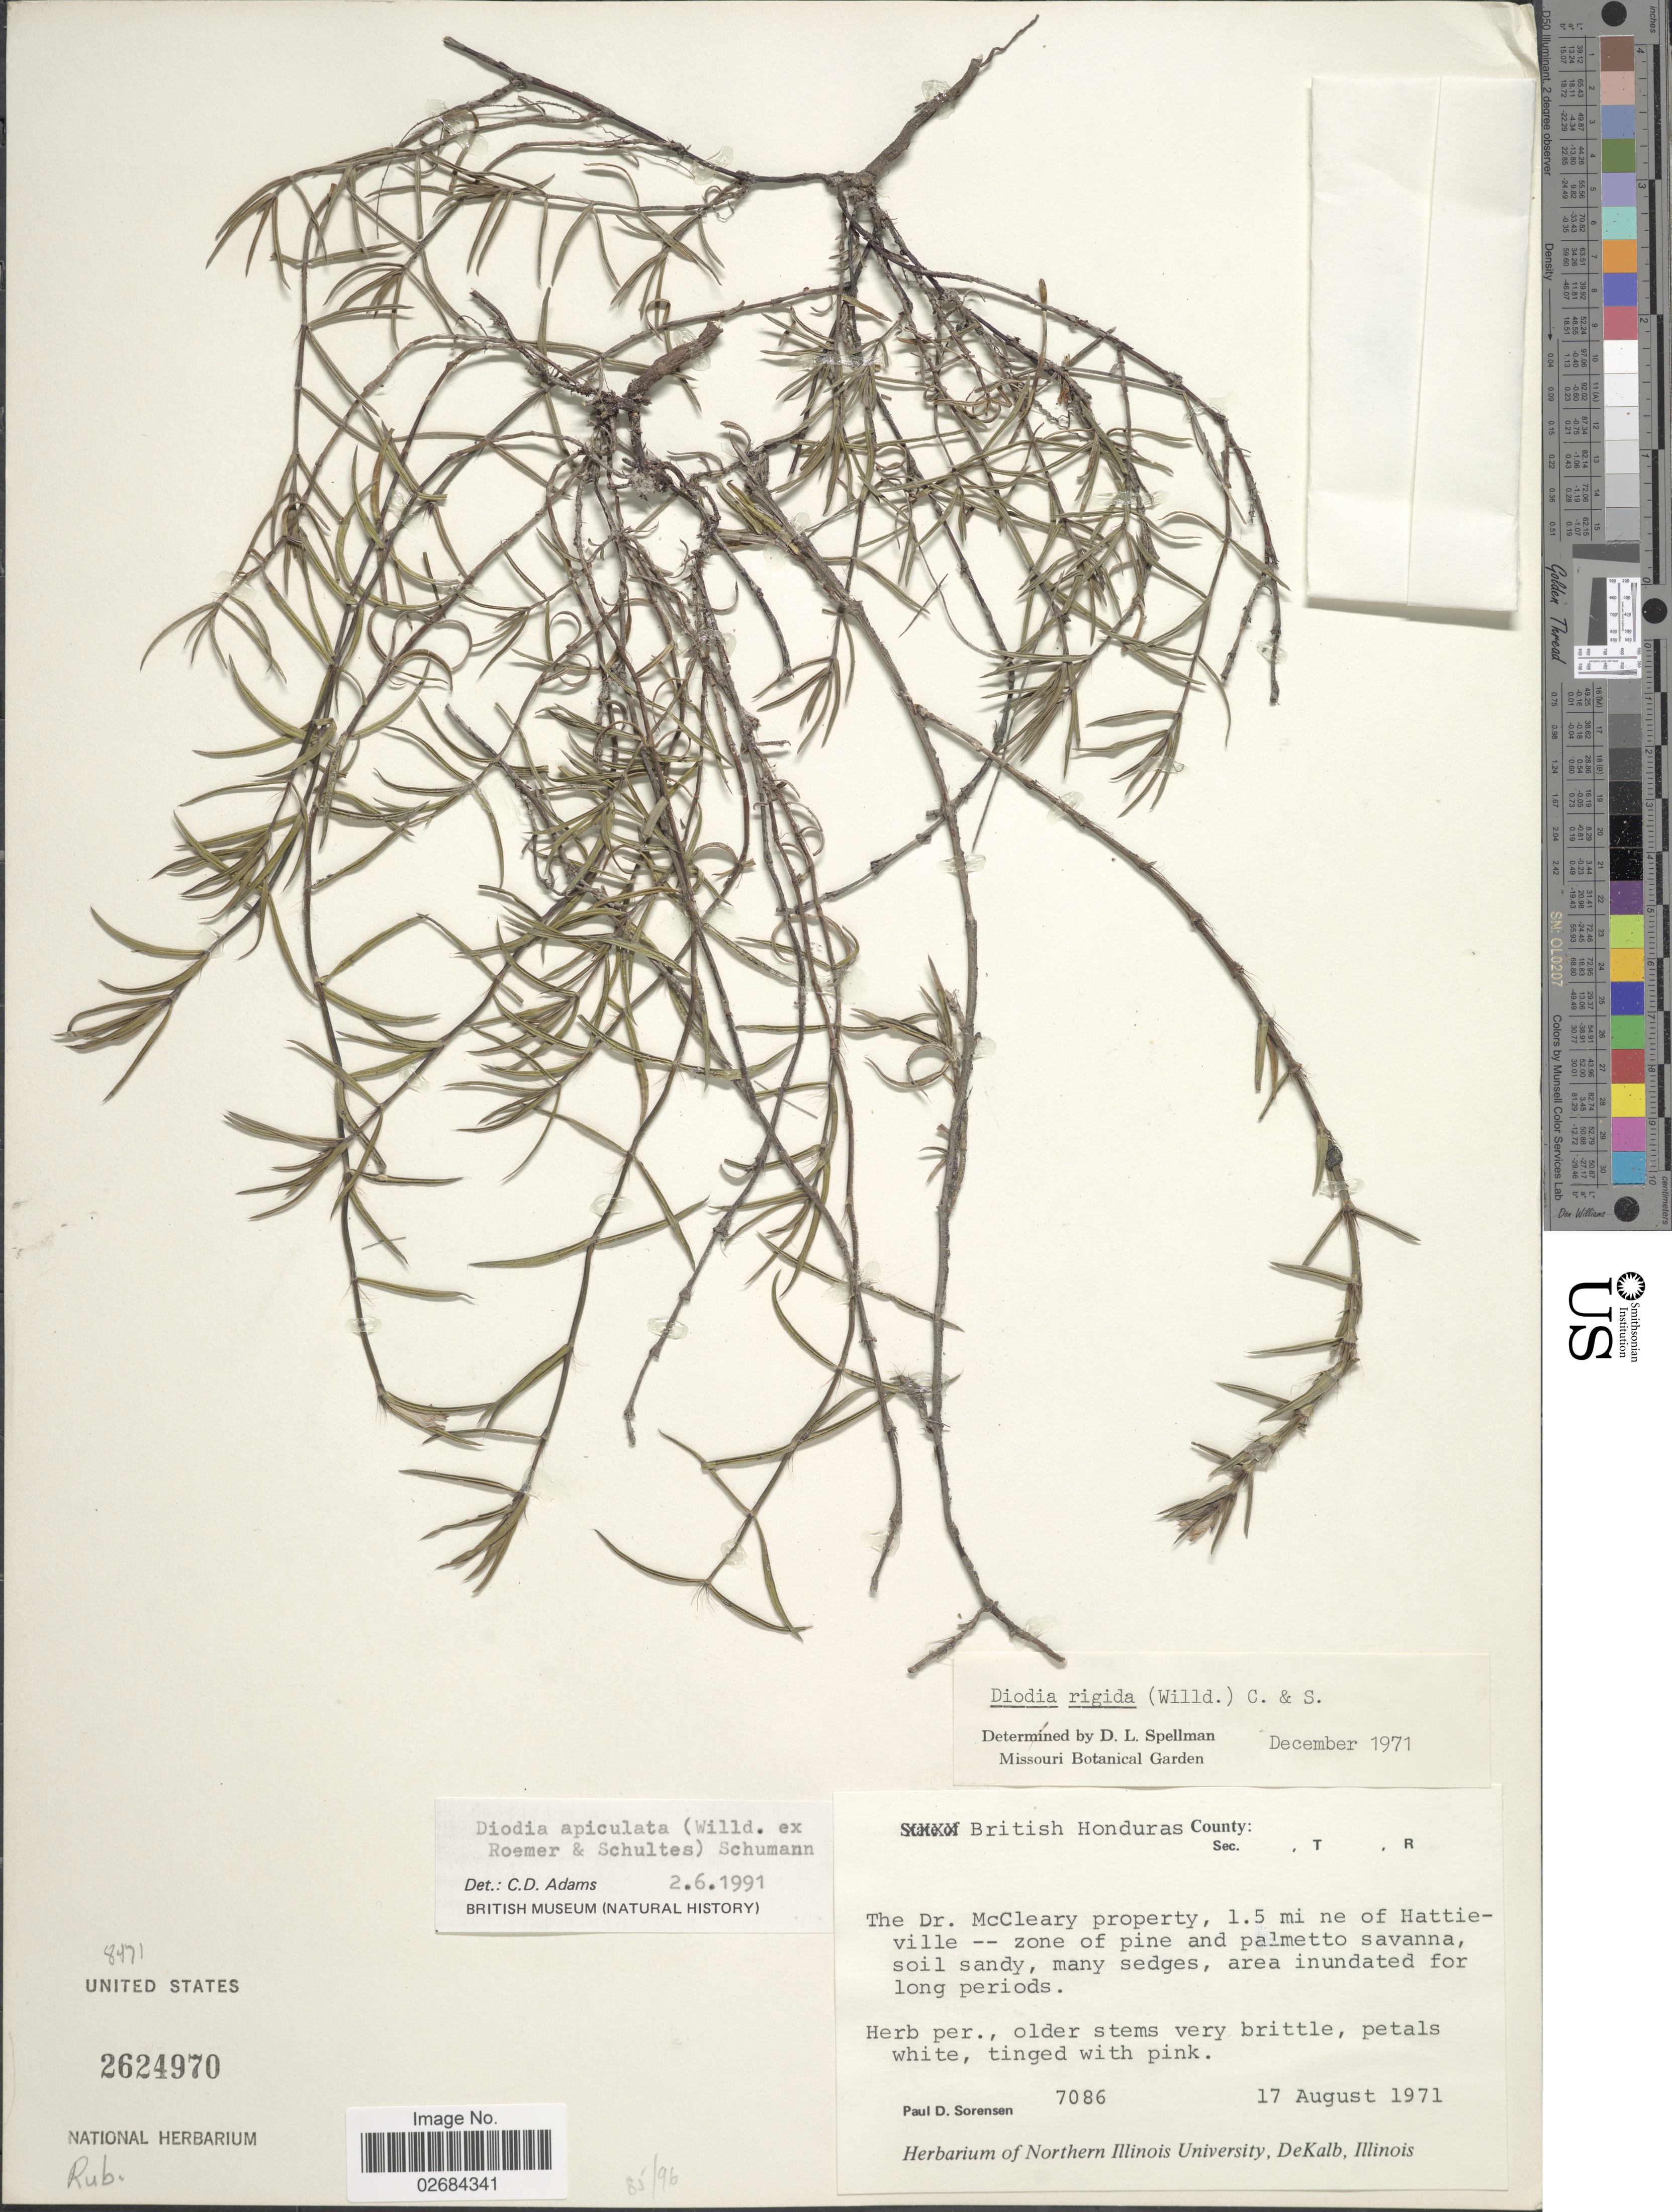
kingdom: Plantae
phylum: Tracheophyta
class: Magnoliopsida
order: Gentianales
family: Rubiaceae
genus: Diodia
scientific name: Diodia apiculata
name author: (Willd. ex Roem. & Schult.) K. Schum.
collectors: P. Sorensen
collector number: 7086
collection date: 1971-08-17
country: Belize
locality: British Honduras. The Dr. McCleary propery, 1.5 mi ne of Hattieville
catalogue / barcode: US 2624970